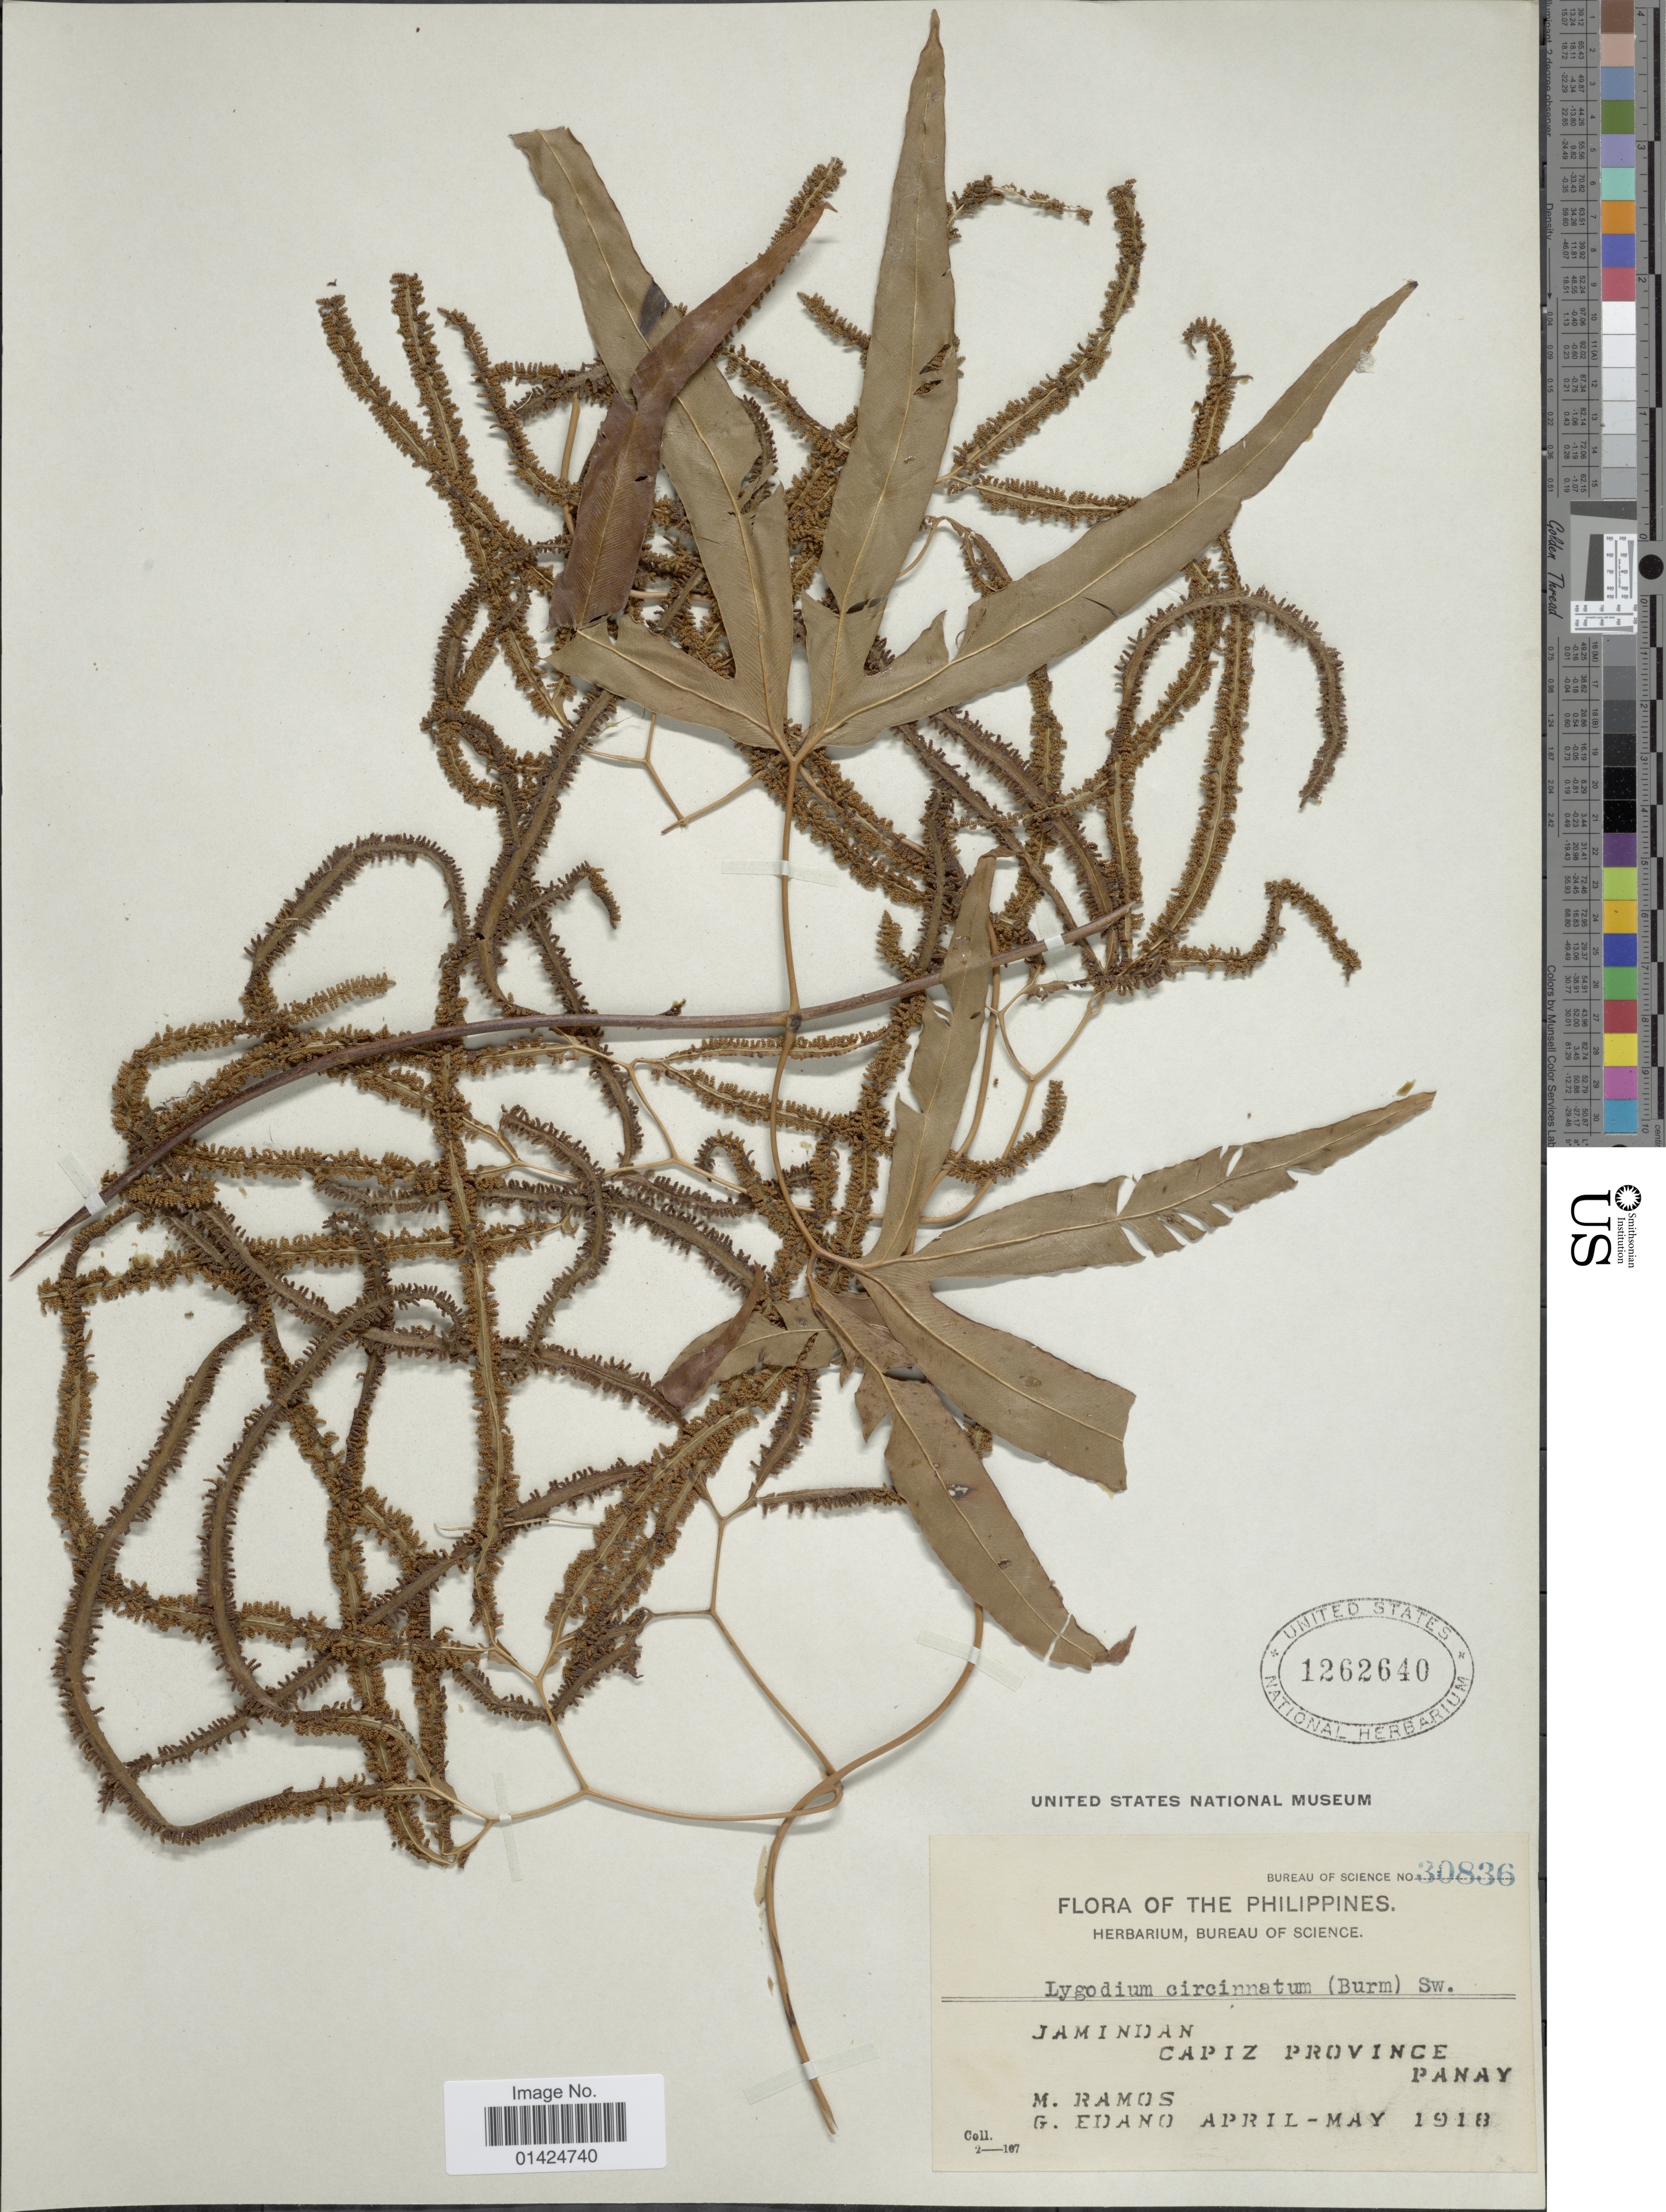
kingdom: Plantae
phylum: Tracheophyta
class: Polypodiopsida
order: Schizaeales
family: Lygodiaceae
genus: Lygodium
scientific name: Lygodium circinnatum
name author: (Burm. f.) Sw.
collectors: M. Ramos & G. Edaño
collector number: Bureau of Science 30836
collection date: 1918-04/1918-05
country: Philippines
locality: Jamindan Capiz Province. Panay.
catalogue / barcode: US 1262640